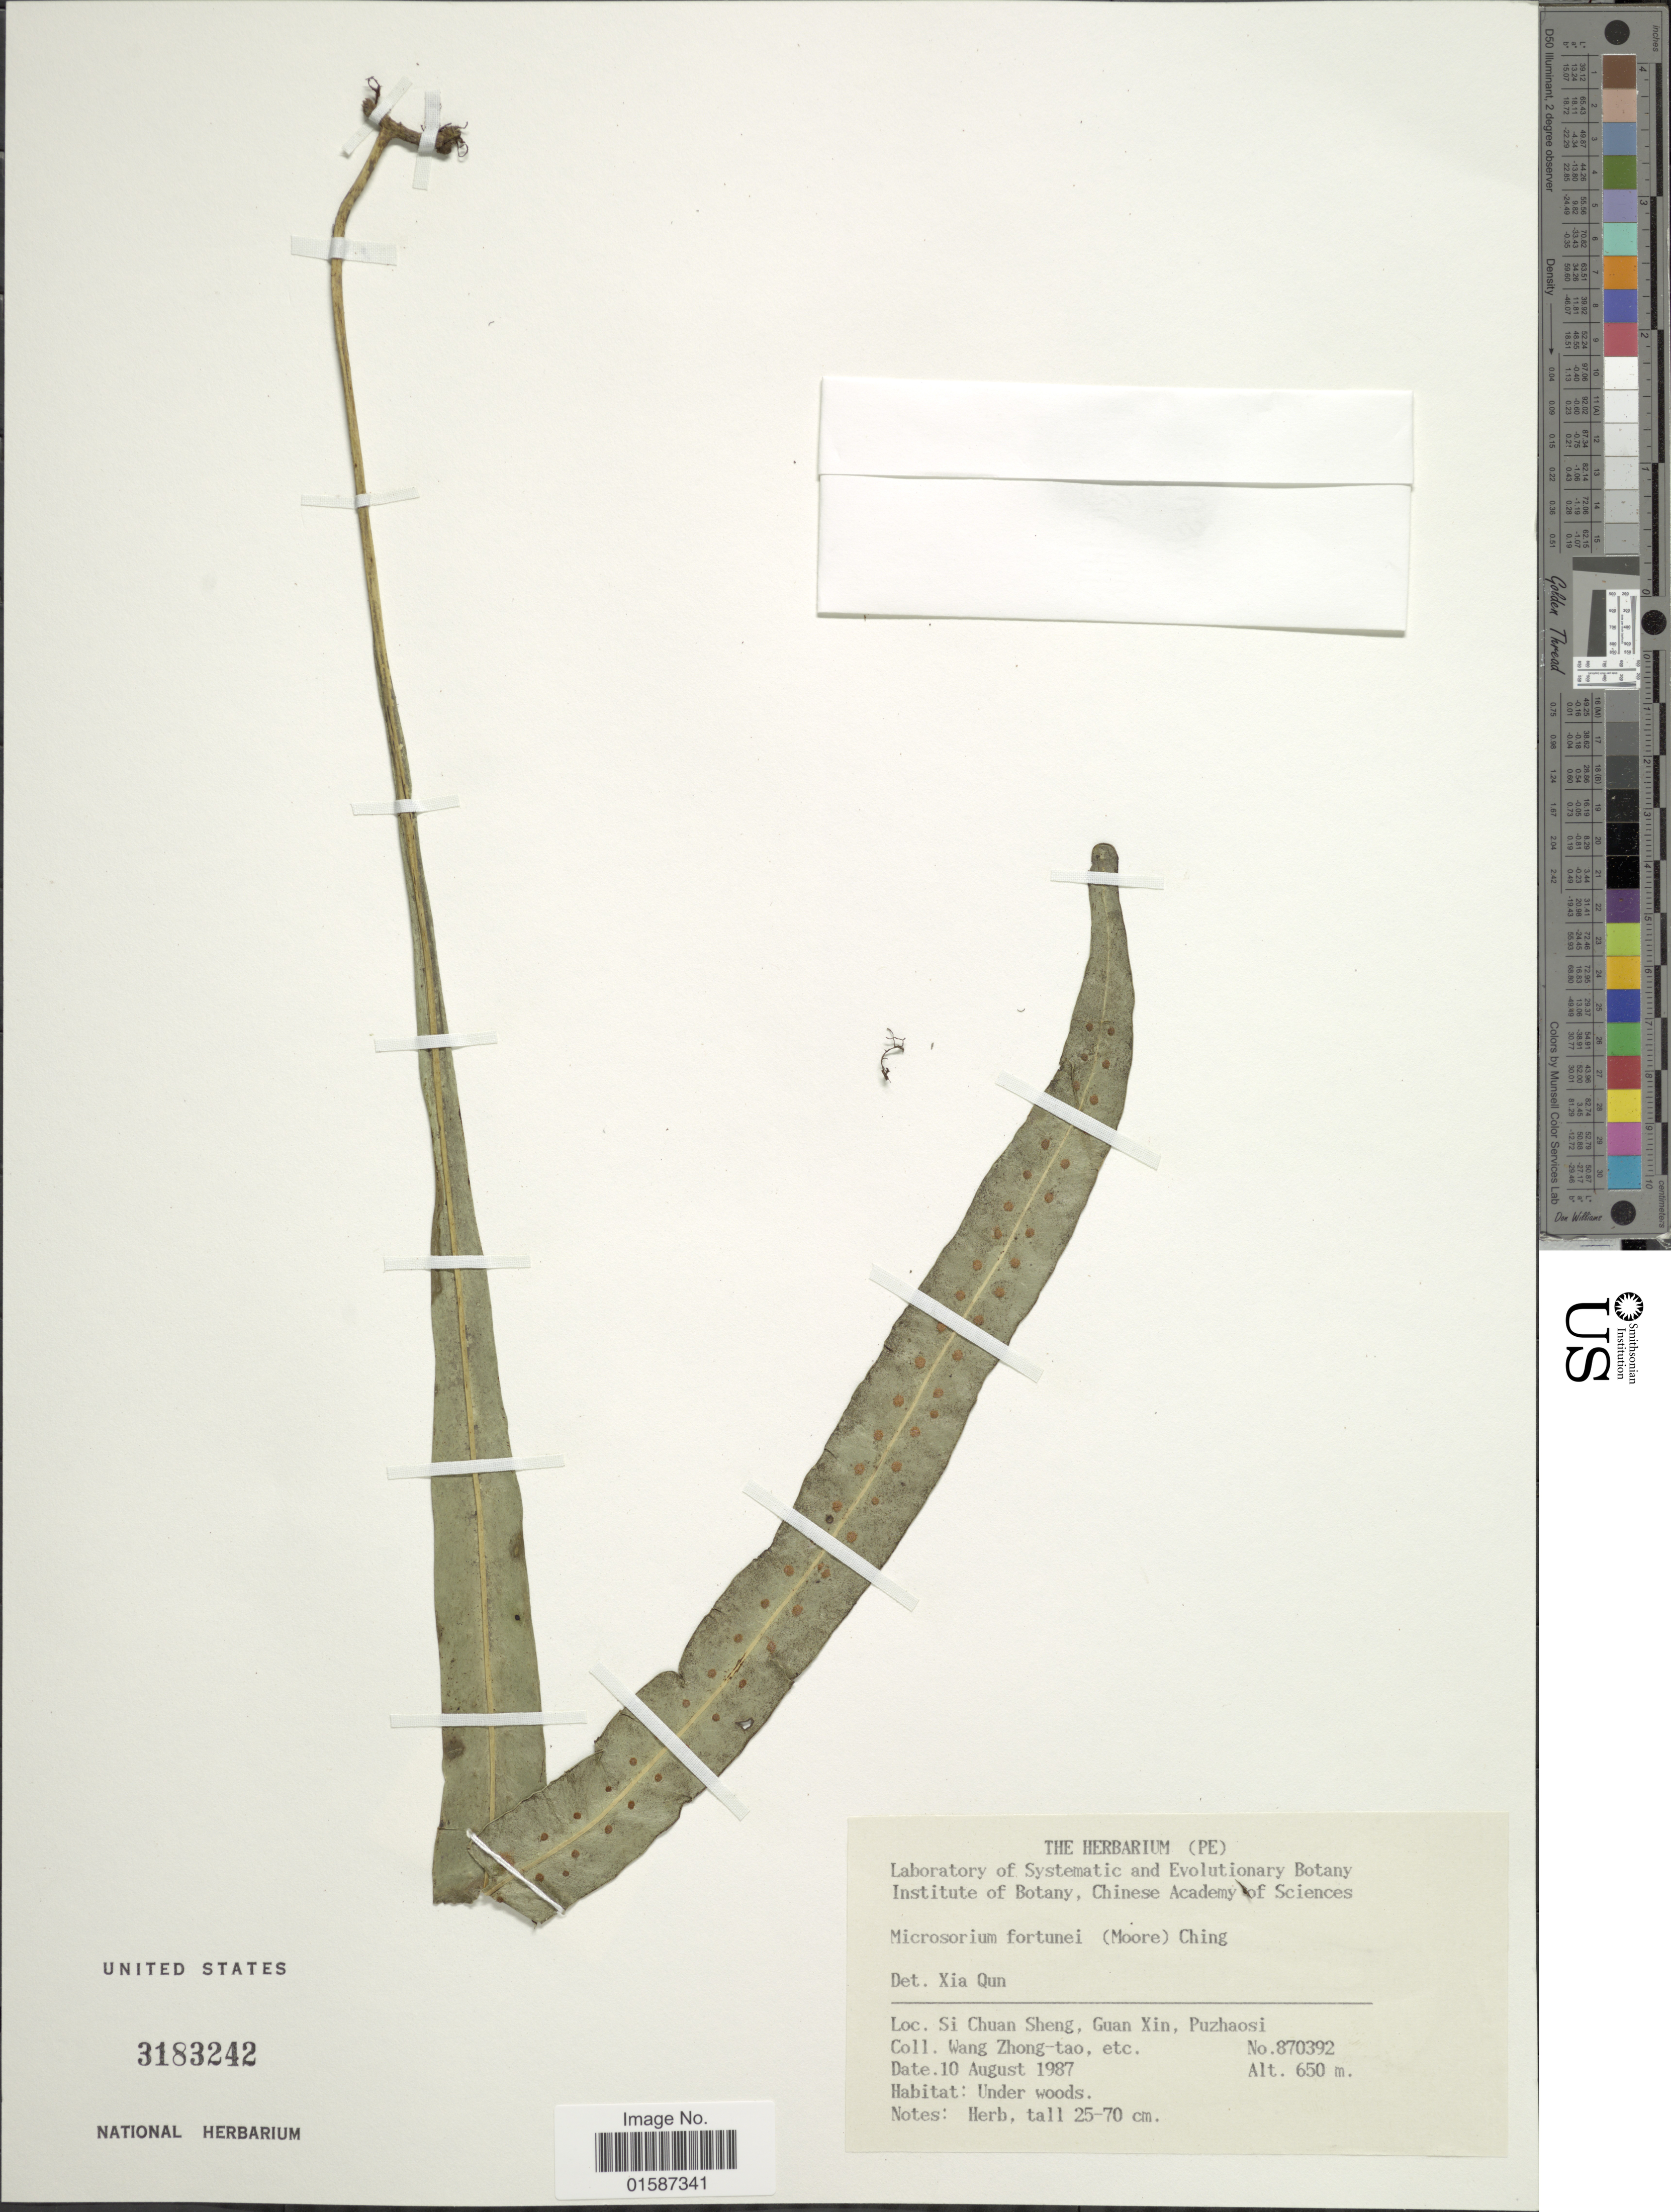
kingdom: Plantae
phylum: Tracheophyta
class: Polypodiopsida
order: Polypodiales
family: Polypodiaceae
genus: Neolepisorus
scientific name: Neolepisorus fortunei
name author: (T. Moore) Li S. Wang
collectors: W. Zhong-Tao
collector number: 870392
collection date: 1987-08-10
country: China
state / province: Guangxi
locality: Si Chuan Sheng, Guan xi, Puzhaosi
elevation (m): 650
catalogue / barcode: US 3183242